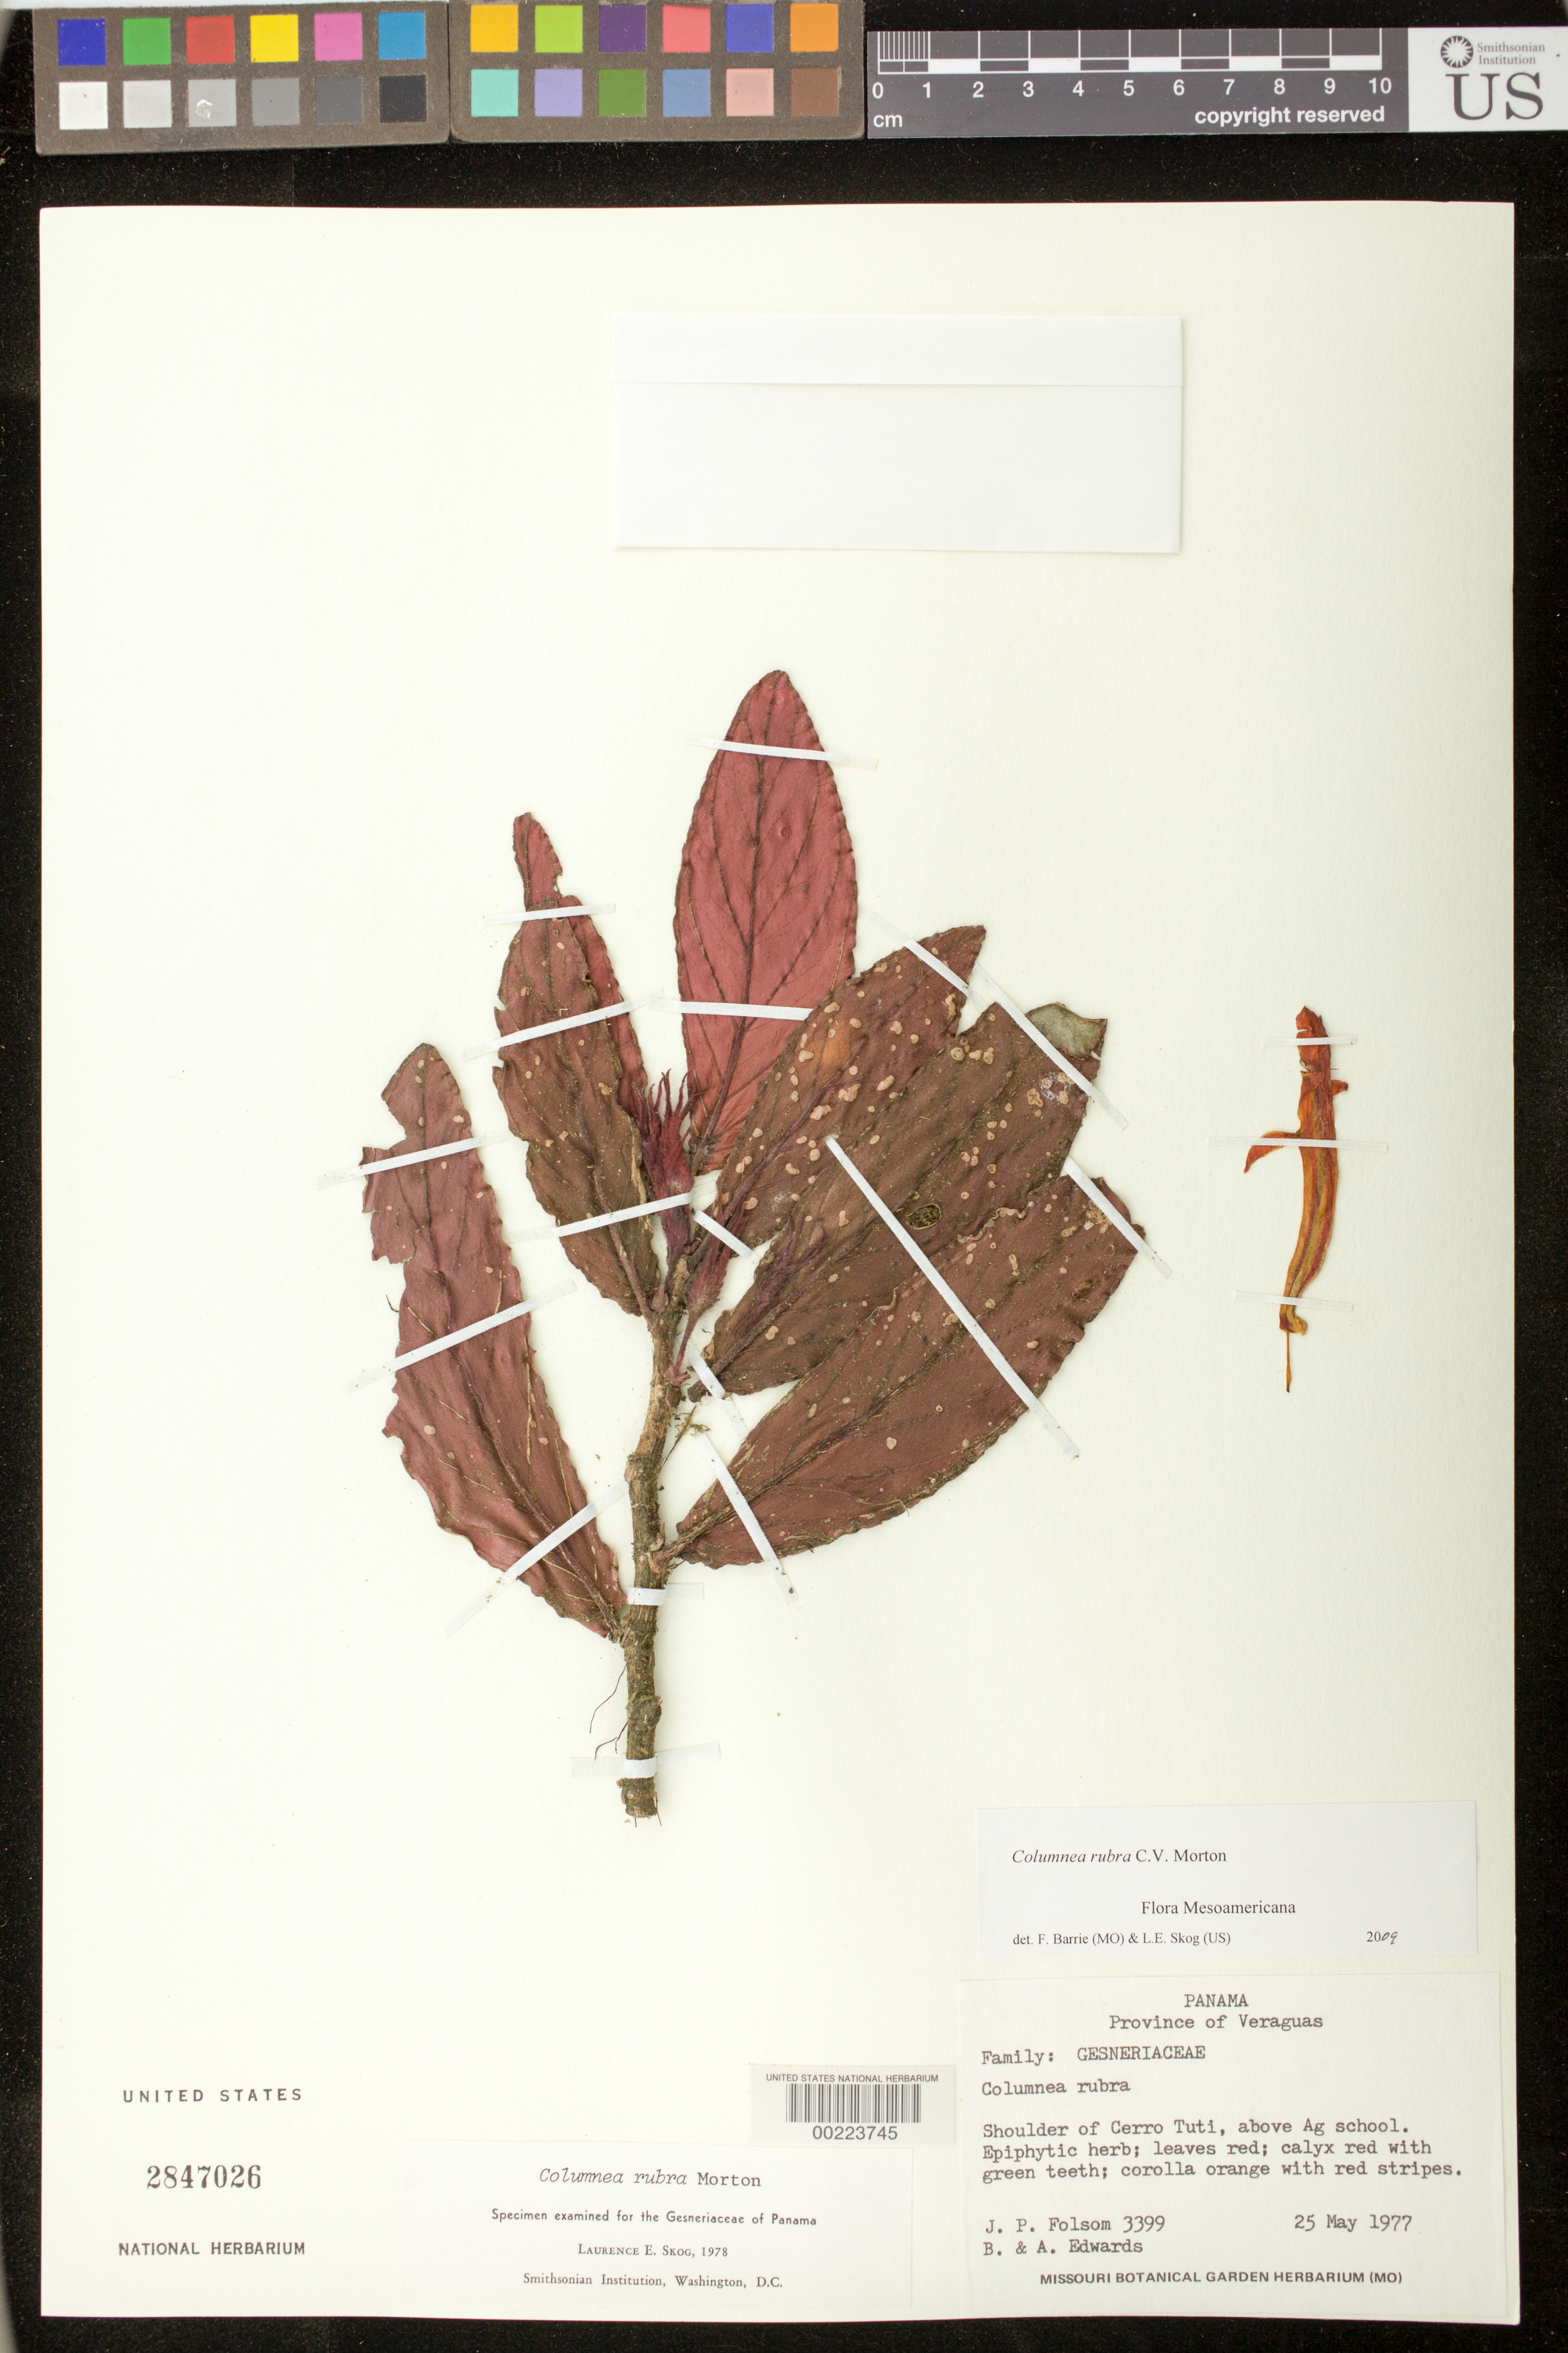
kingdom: Plantae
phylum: Tracheophyta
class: Magnoliopsida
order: Lamiales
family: Gesneriaceae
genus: Columnea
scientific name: Columnea rubra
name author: C.V. Morton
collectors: J. P. Folsom, B. Edwards & A. Edwards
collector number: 3399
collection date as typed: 25 May 1977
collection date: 1977-05-25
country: Panama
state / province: Veraguas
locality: Shoulder of Cerro Tuti, above Ag school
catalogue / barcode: US 2847026